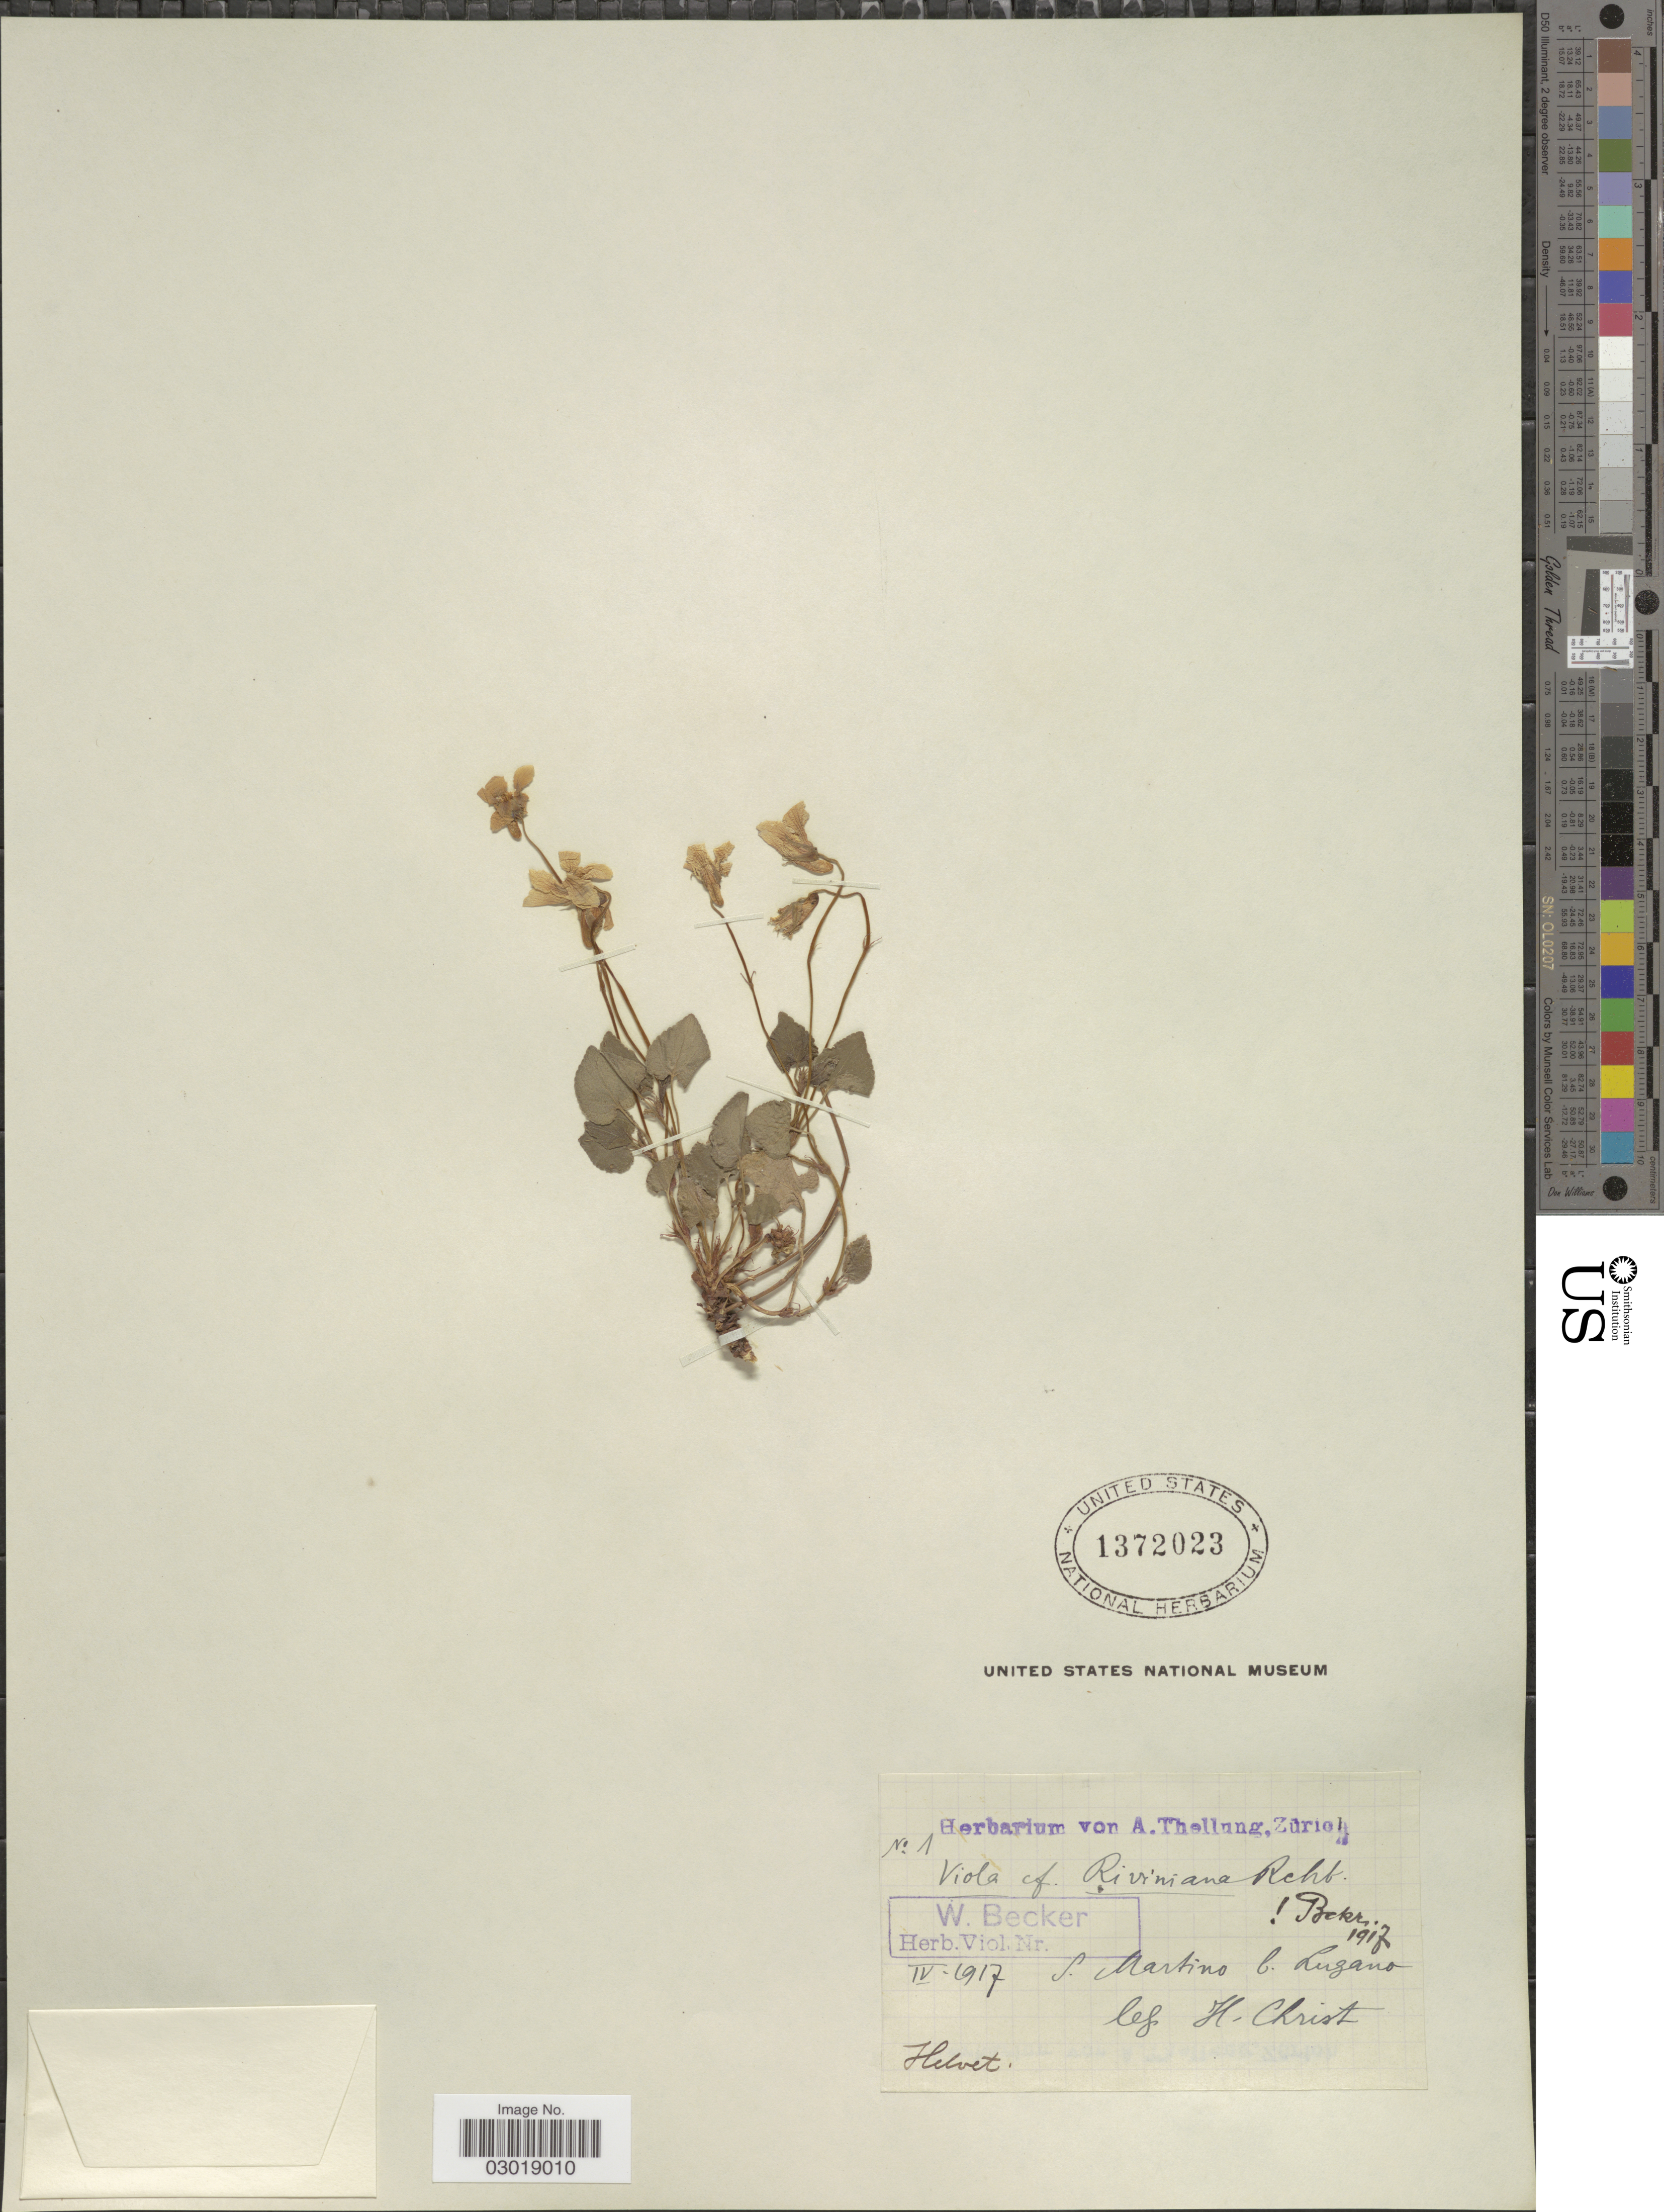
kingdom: Plantae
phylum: Tracheophyta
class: Magnoliopsida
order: Malpighiales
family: Violaceae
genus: Viola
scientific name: Viola riviniana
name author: Rchb.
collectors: H. Christ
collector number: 1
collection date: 1917-04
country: Switzerland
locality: S. Martins b. Luzano. Helvet.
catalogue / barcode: US 1372023